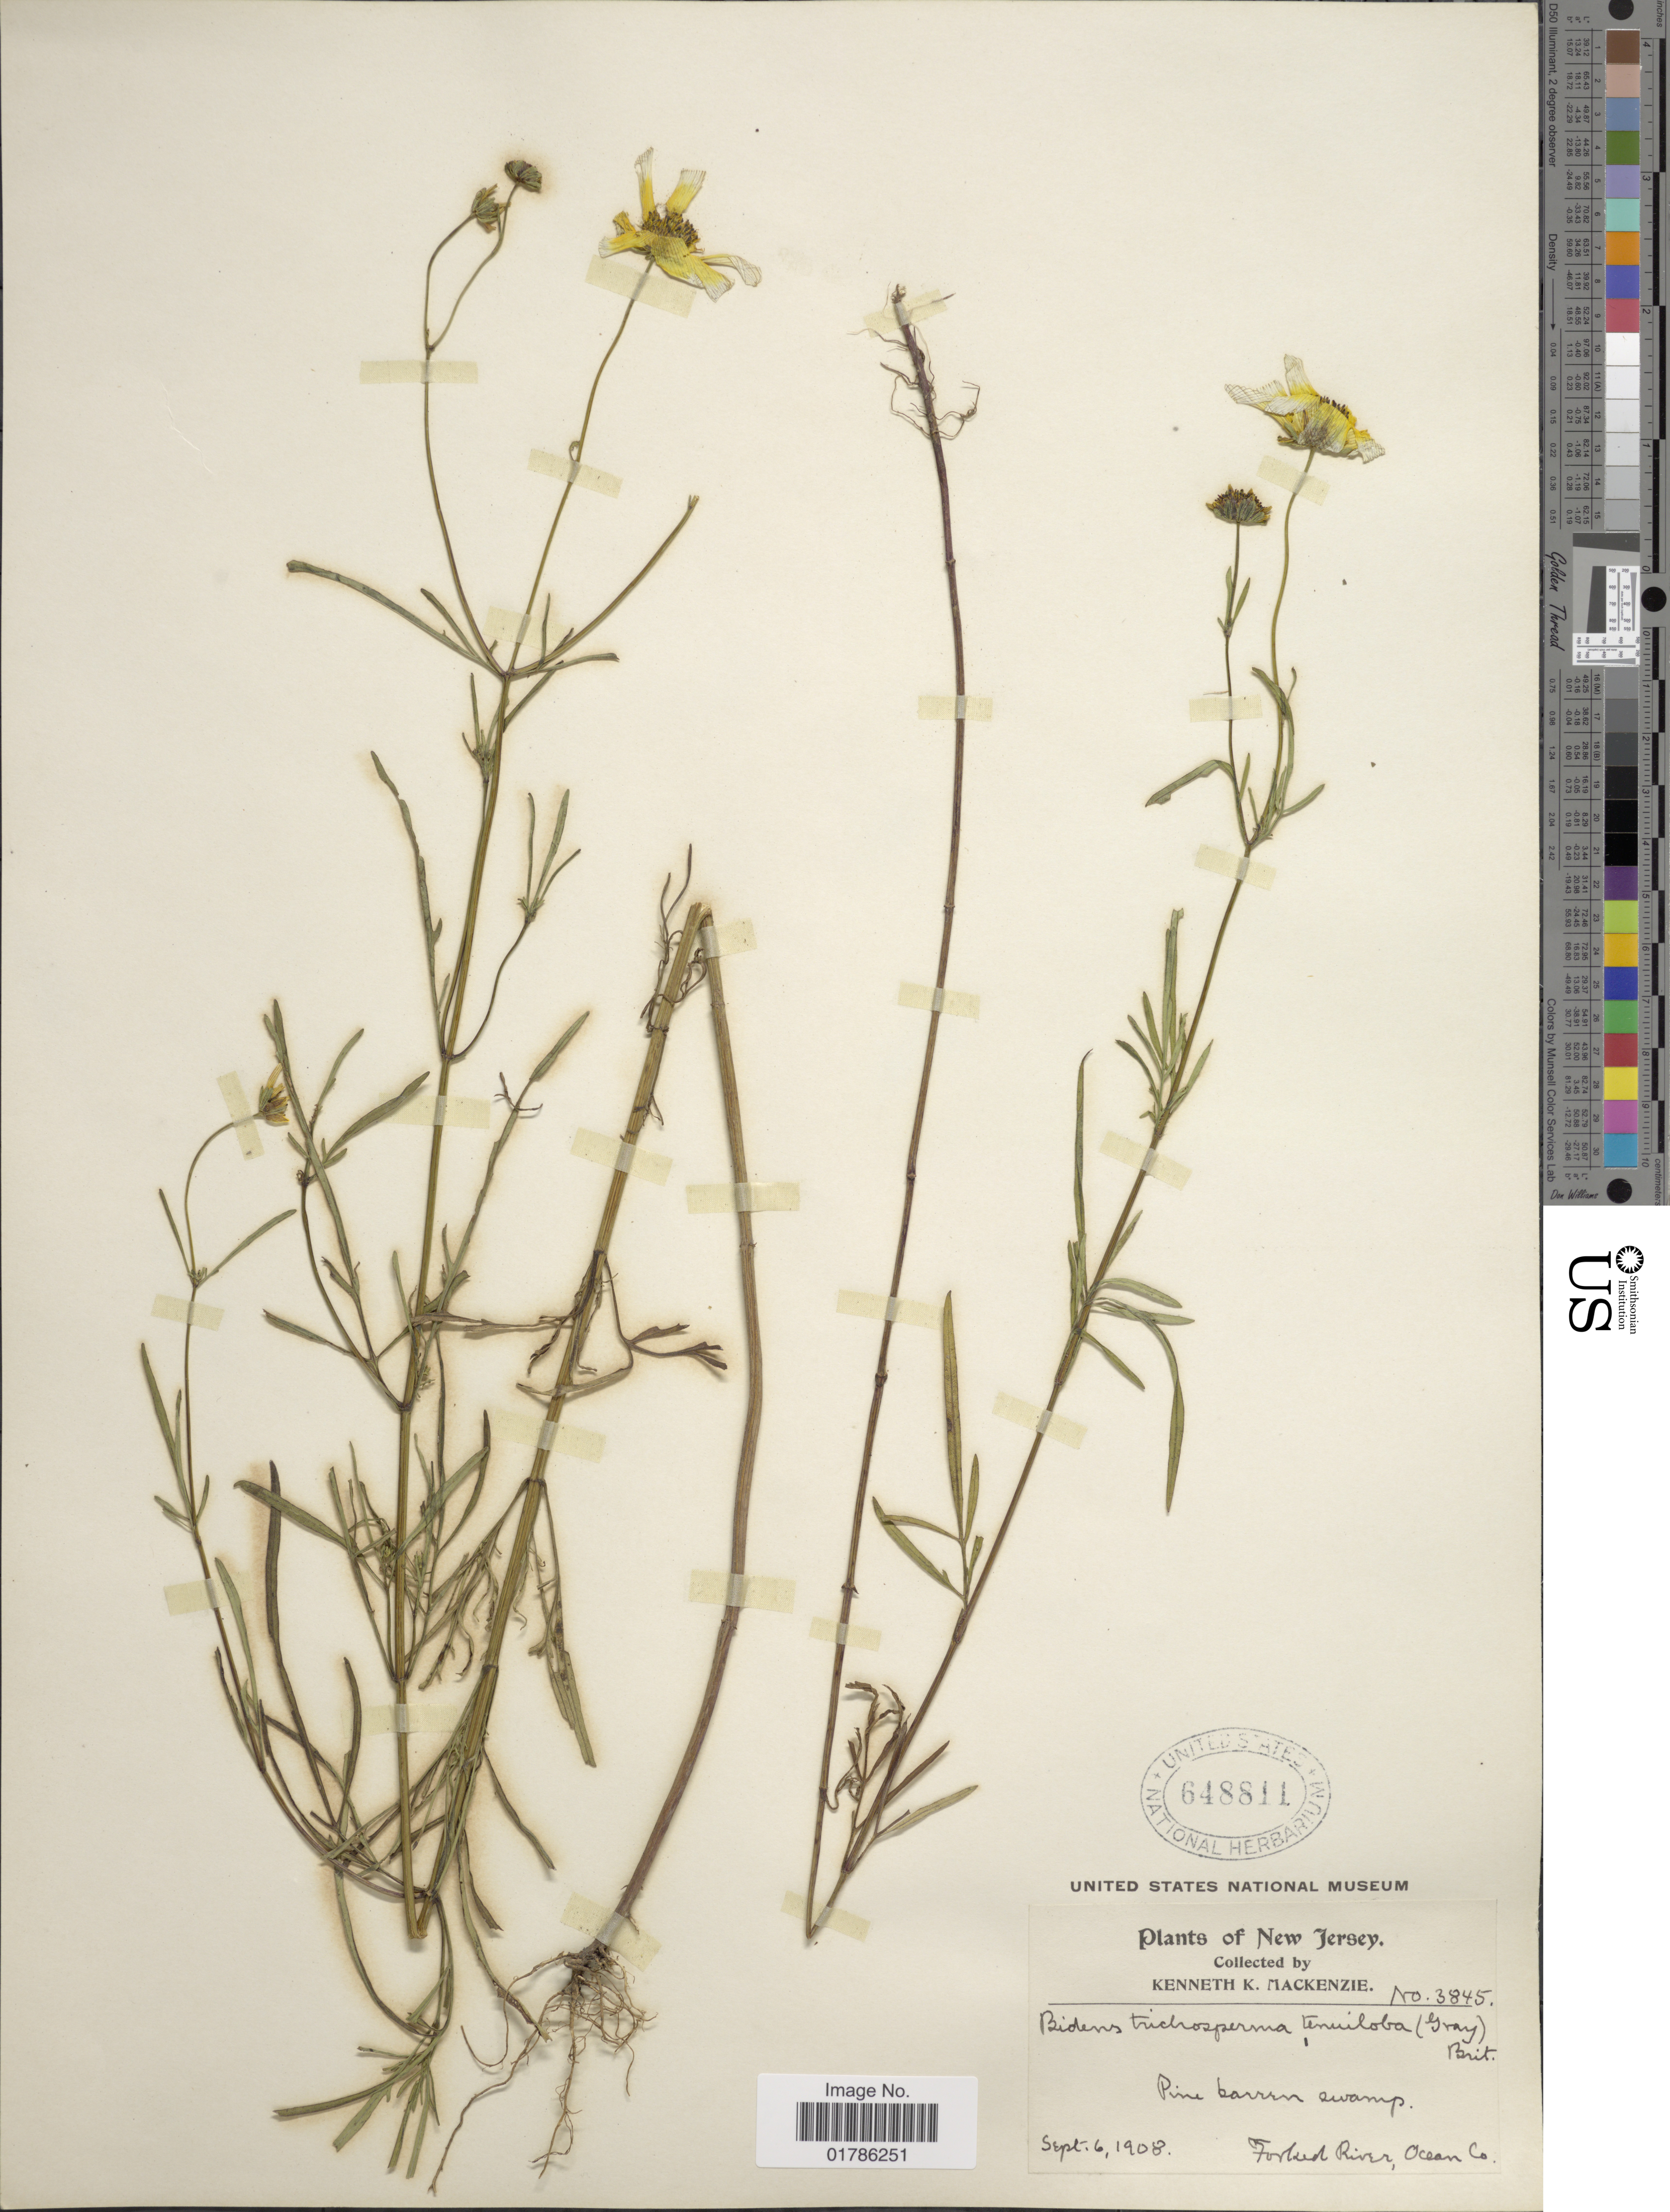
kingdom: Plantae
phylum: Tracheophyta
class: Magnoliopsida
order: Asterales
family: Asteraceae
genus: Bidens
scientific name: Bidens coronata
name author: (L.) Britton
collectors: K. K. Mackenzie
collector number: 3845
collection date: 1908-09-06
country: United States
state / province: New Jersey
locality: Forted River, Ocean Co.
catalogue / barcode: US 648811